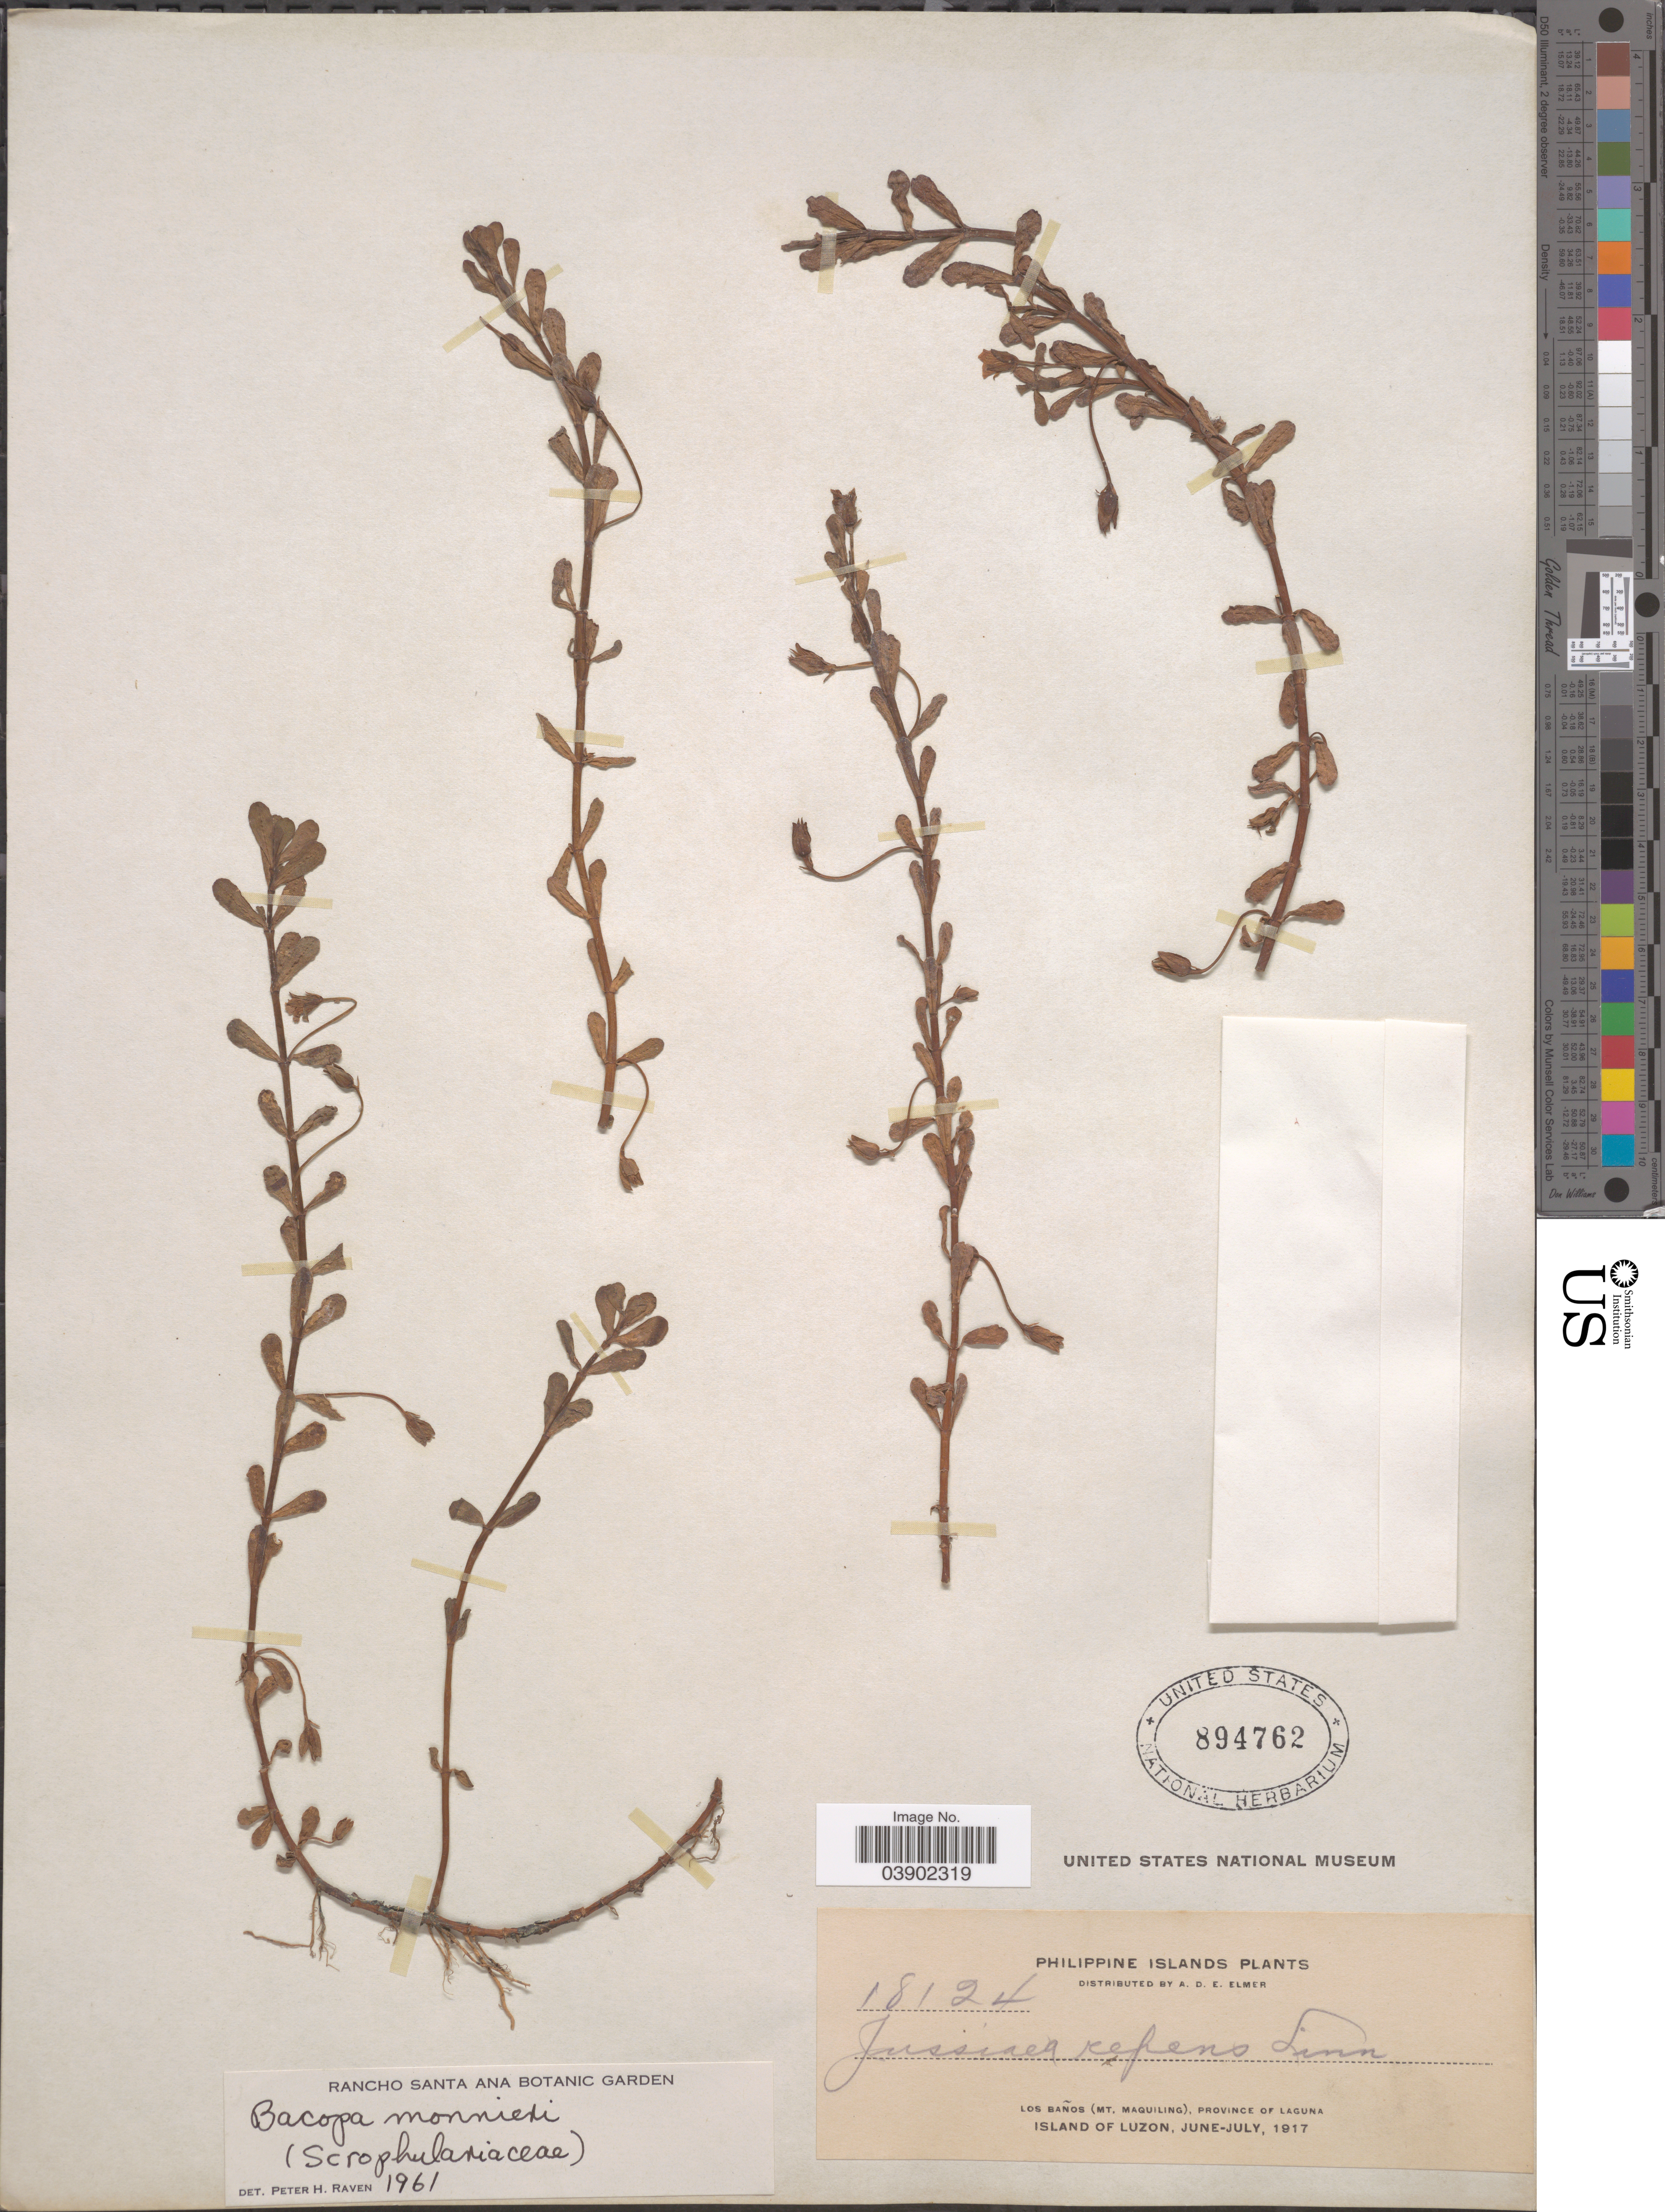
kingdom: Plantae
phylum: Tracheophyta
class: Magnoliopsida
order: Lamiales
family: Plantaginaceae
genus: Bacopa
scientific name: Bacopa monnieri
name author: (L.) Pennell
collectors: A. D. E. Elmer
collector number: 18124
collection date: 1917-06/1917-07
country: Philippines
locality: Los Baños (Mt. Maquiling), Province of Laguna, Island of Luzon.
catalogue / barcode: US 894762